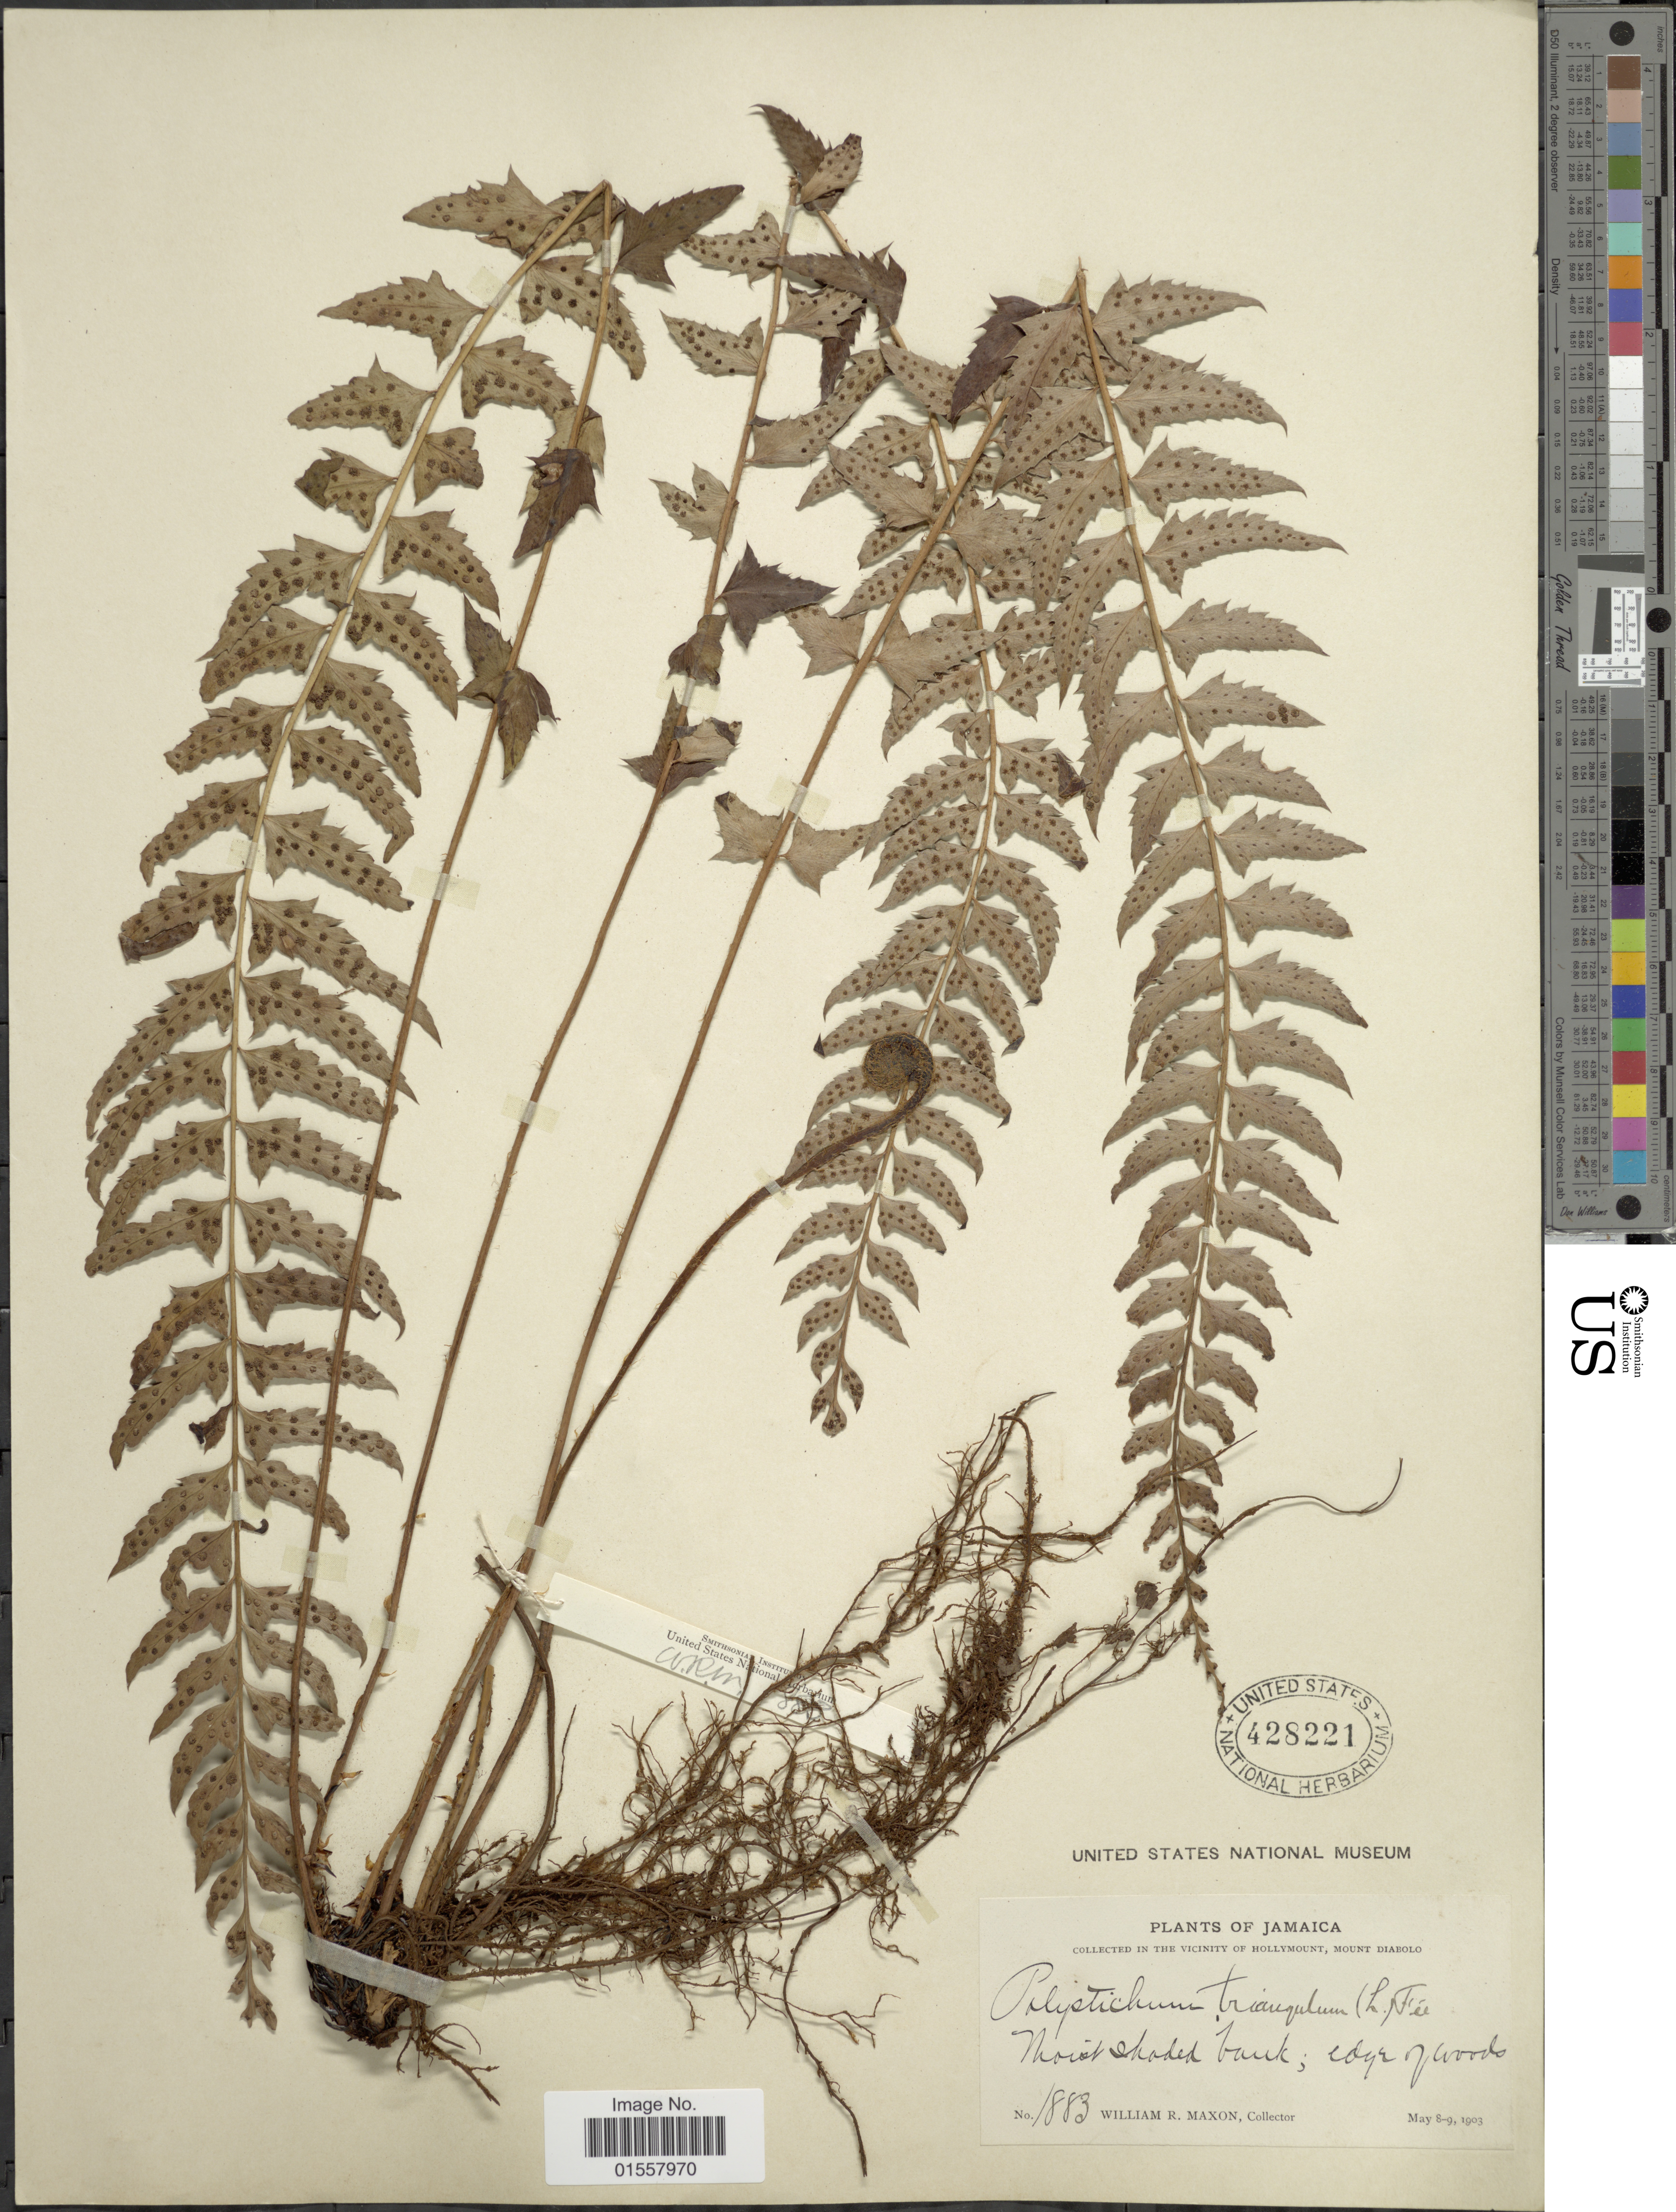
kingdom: Plantae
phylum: Tracheophyta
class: Polypodiopsida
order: Polypodiales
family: Dryopteridaceae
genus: Polystichum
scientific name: Polystichum echinatum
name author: (J.F. Gmel.) C. Chr.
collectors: W. R. Maxon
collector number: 1883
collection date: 1903-05-08/1903-05-09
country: Jamaica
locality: Vicinity of Hollymount, Mount Diablo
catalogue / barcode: US 428221